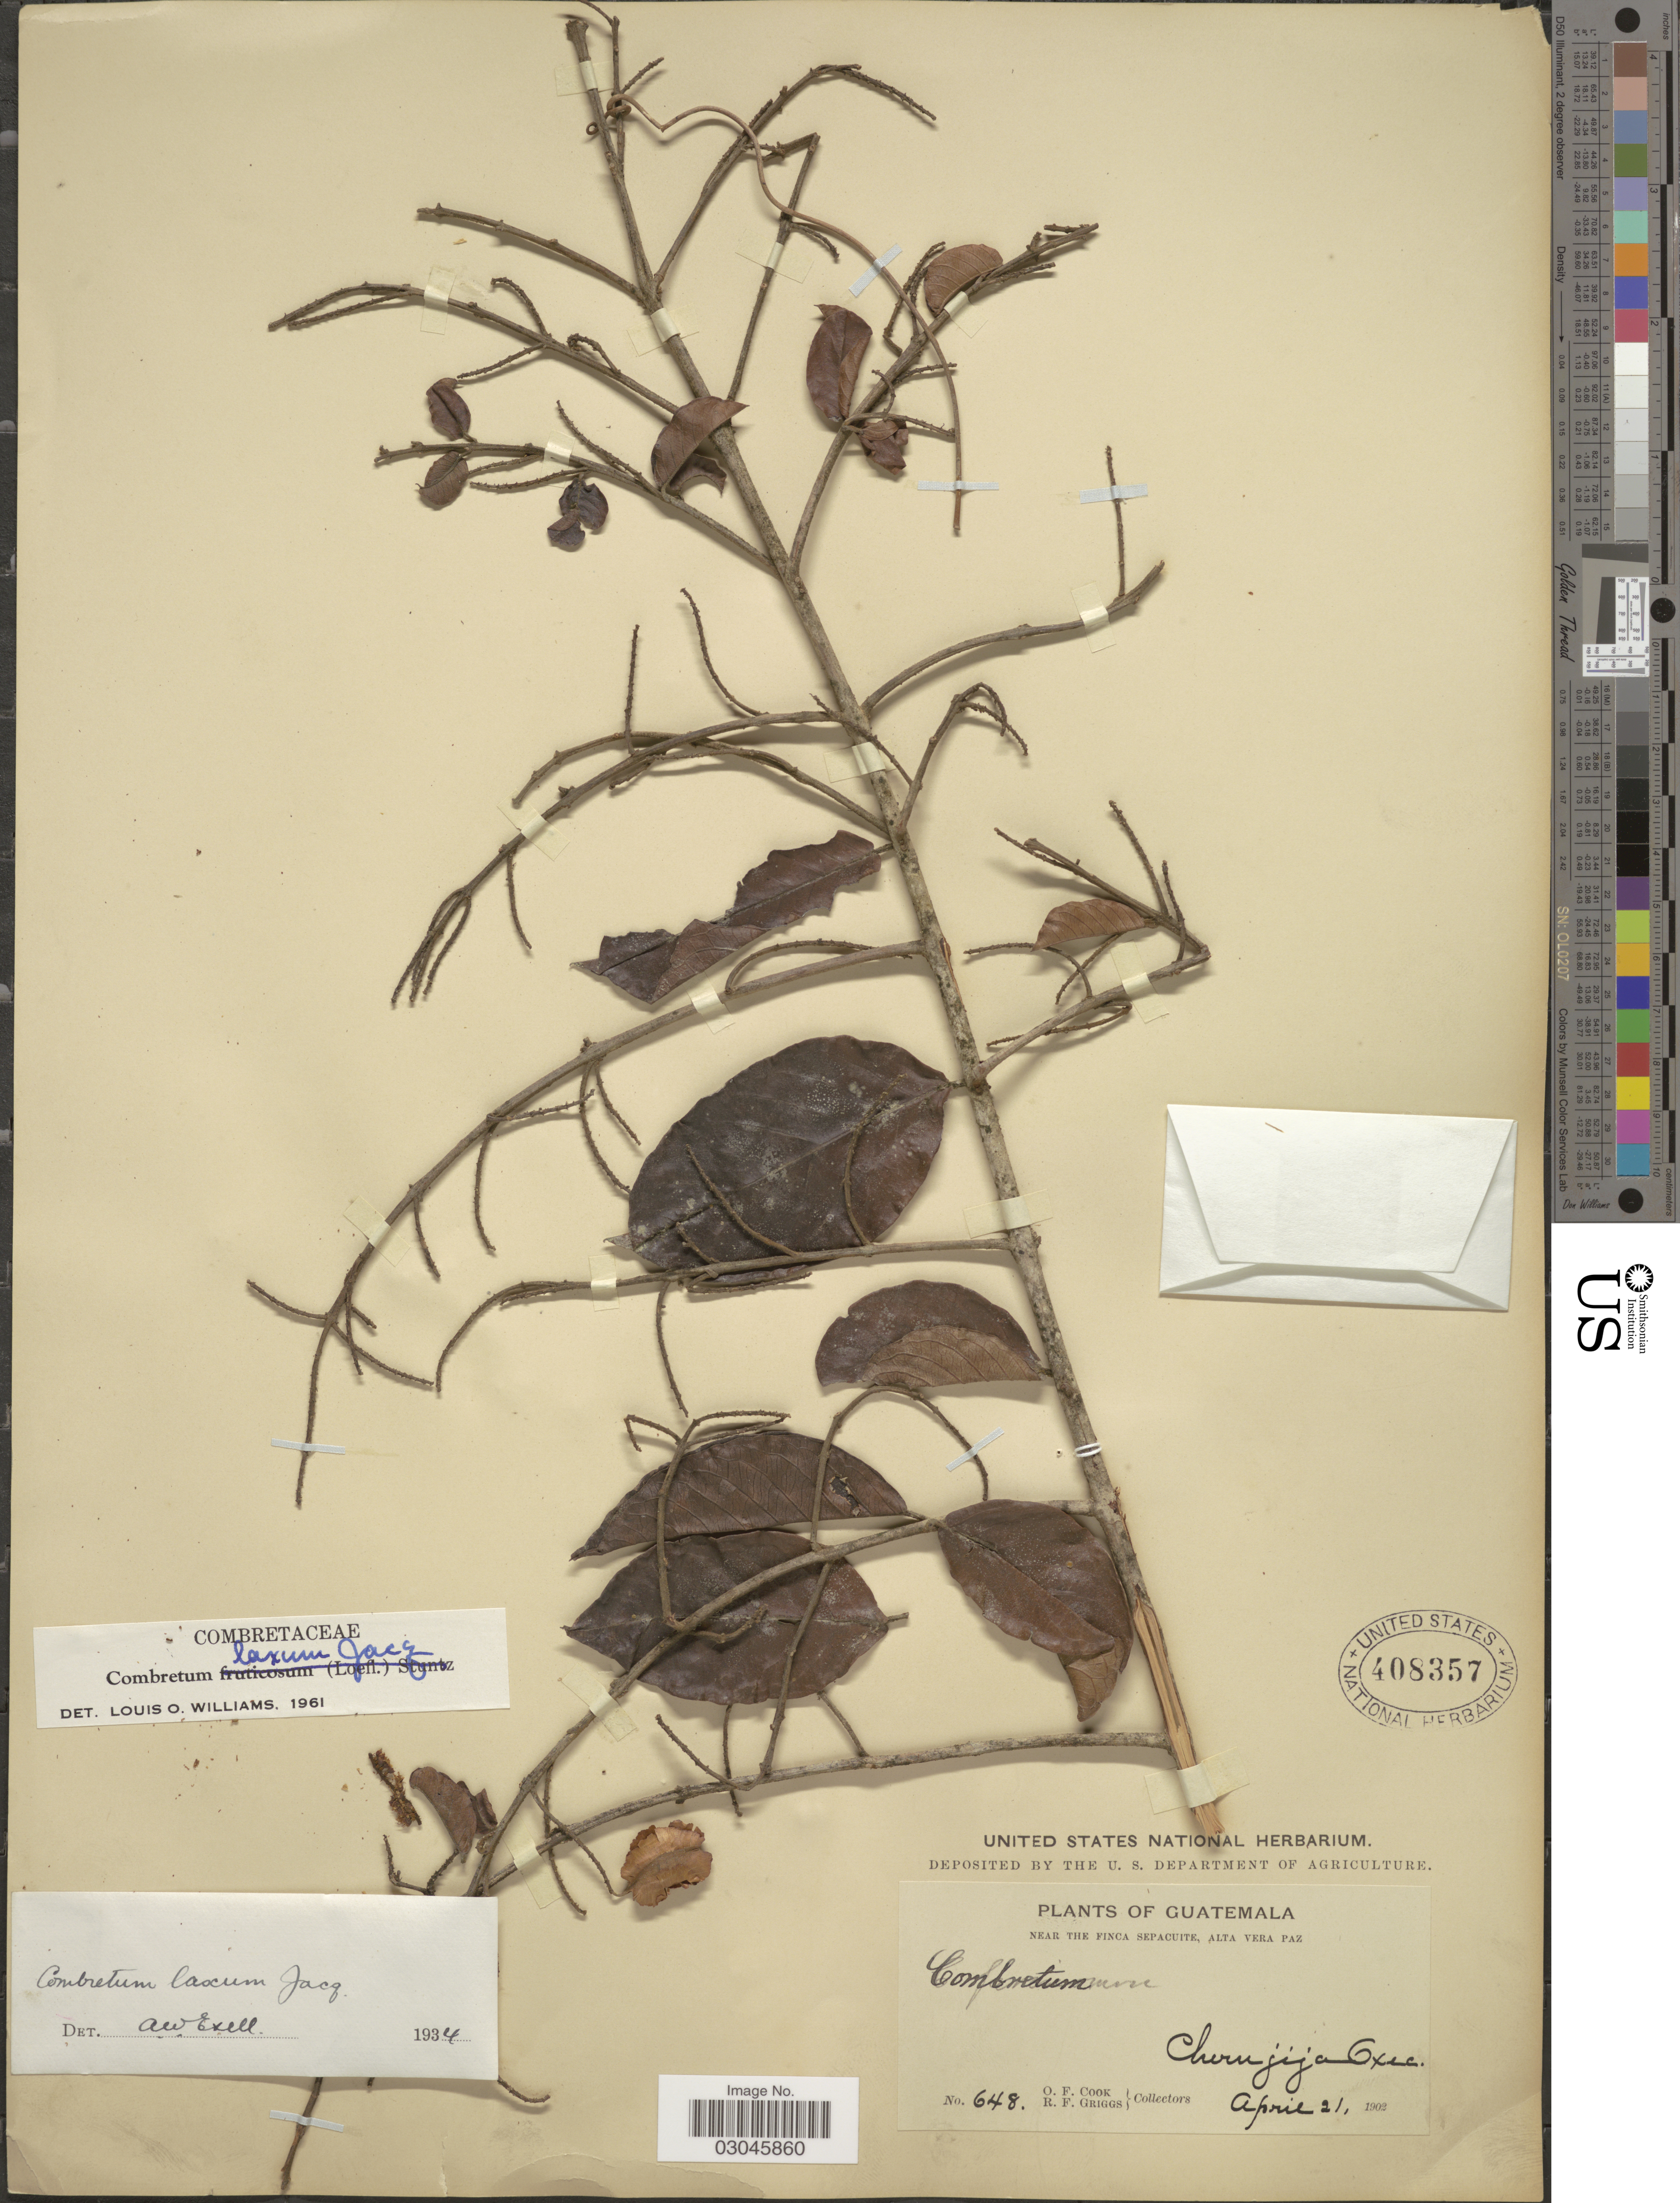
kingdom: Plantae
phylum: Tracheophyta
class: Magnoliopsida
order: Myrtales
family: Combretaceae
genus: Combretum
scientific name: Combretum laxum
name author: Jacq.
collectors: O. F. Cook & R. F. Griggs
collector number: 648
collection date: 1902-04-21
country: Guatemala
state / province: Alta Verapaz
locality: Near the Finca Sepacuite. Cherujija Oxec.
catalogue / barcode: US 408357